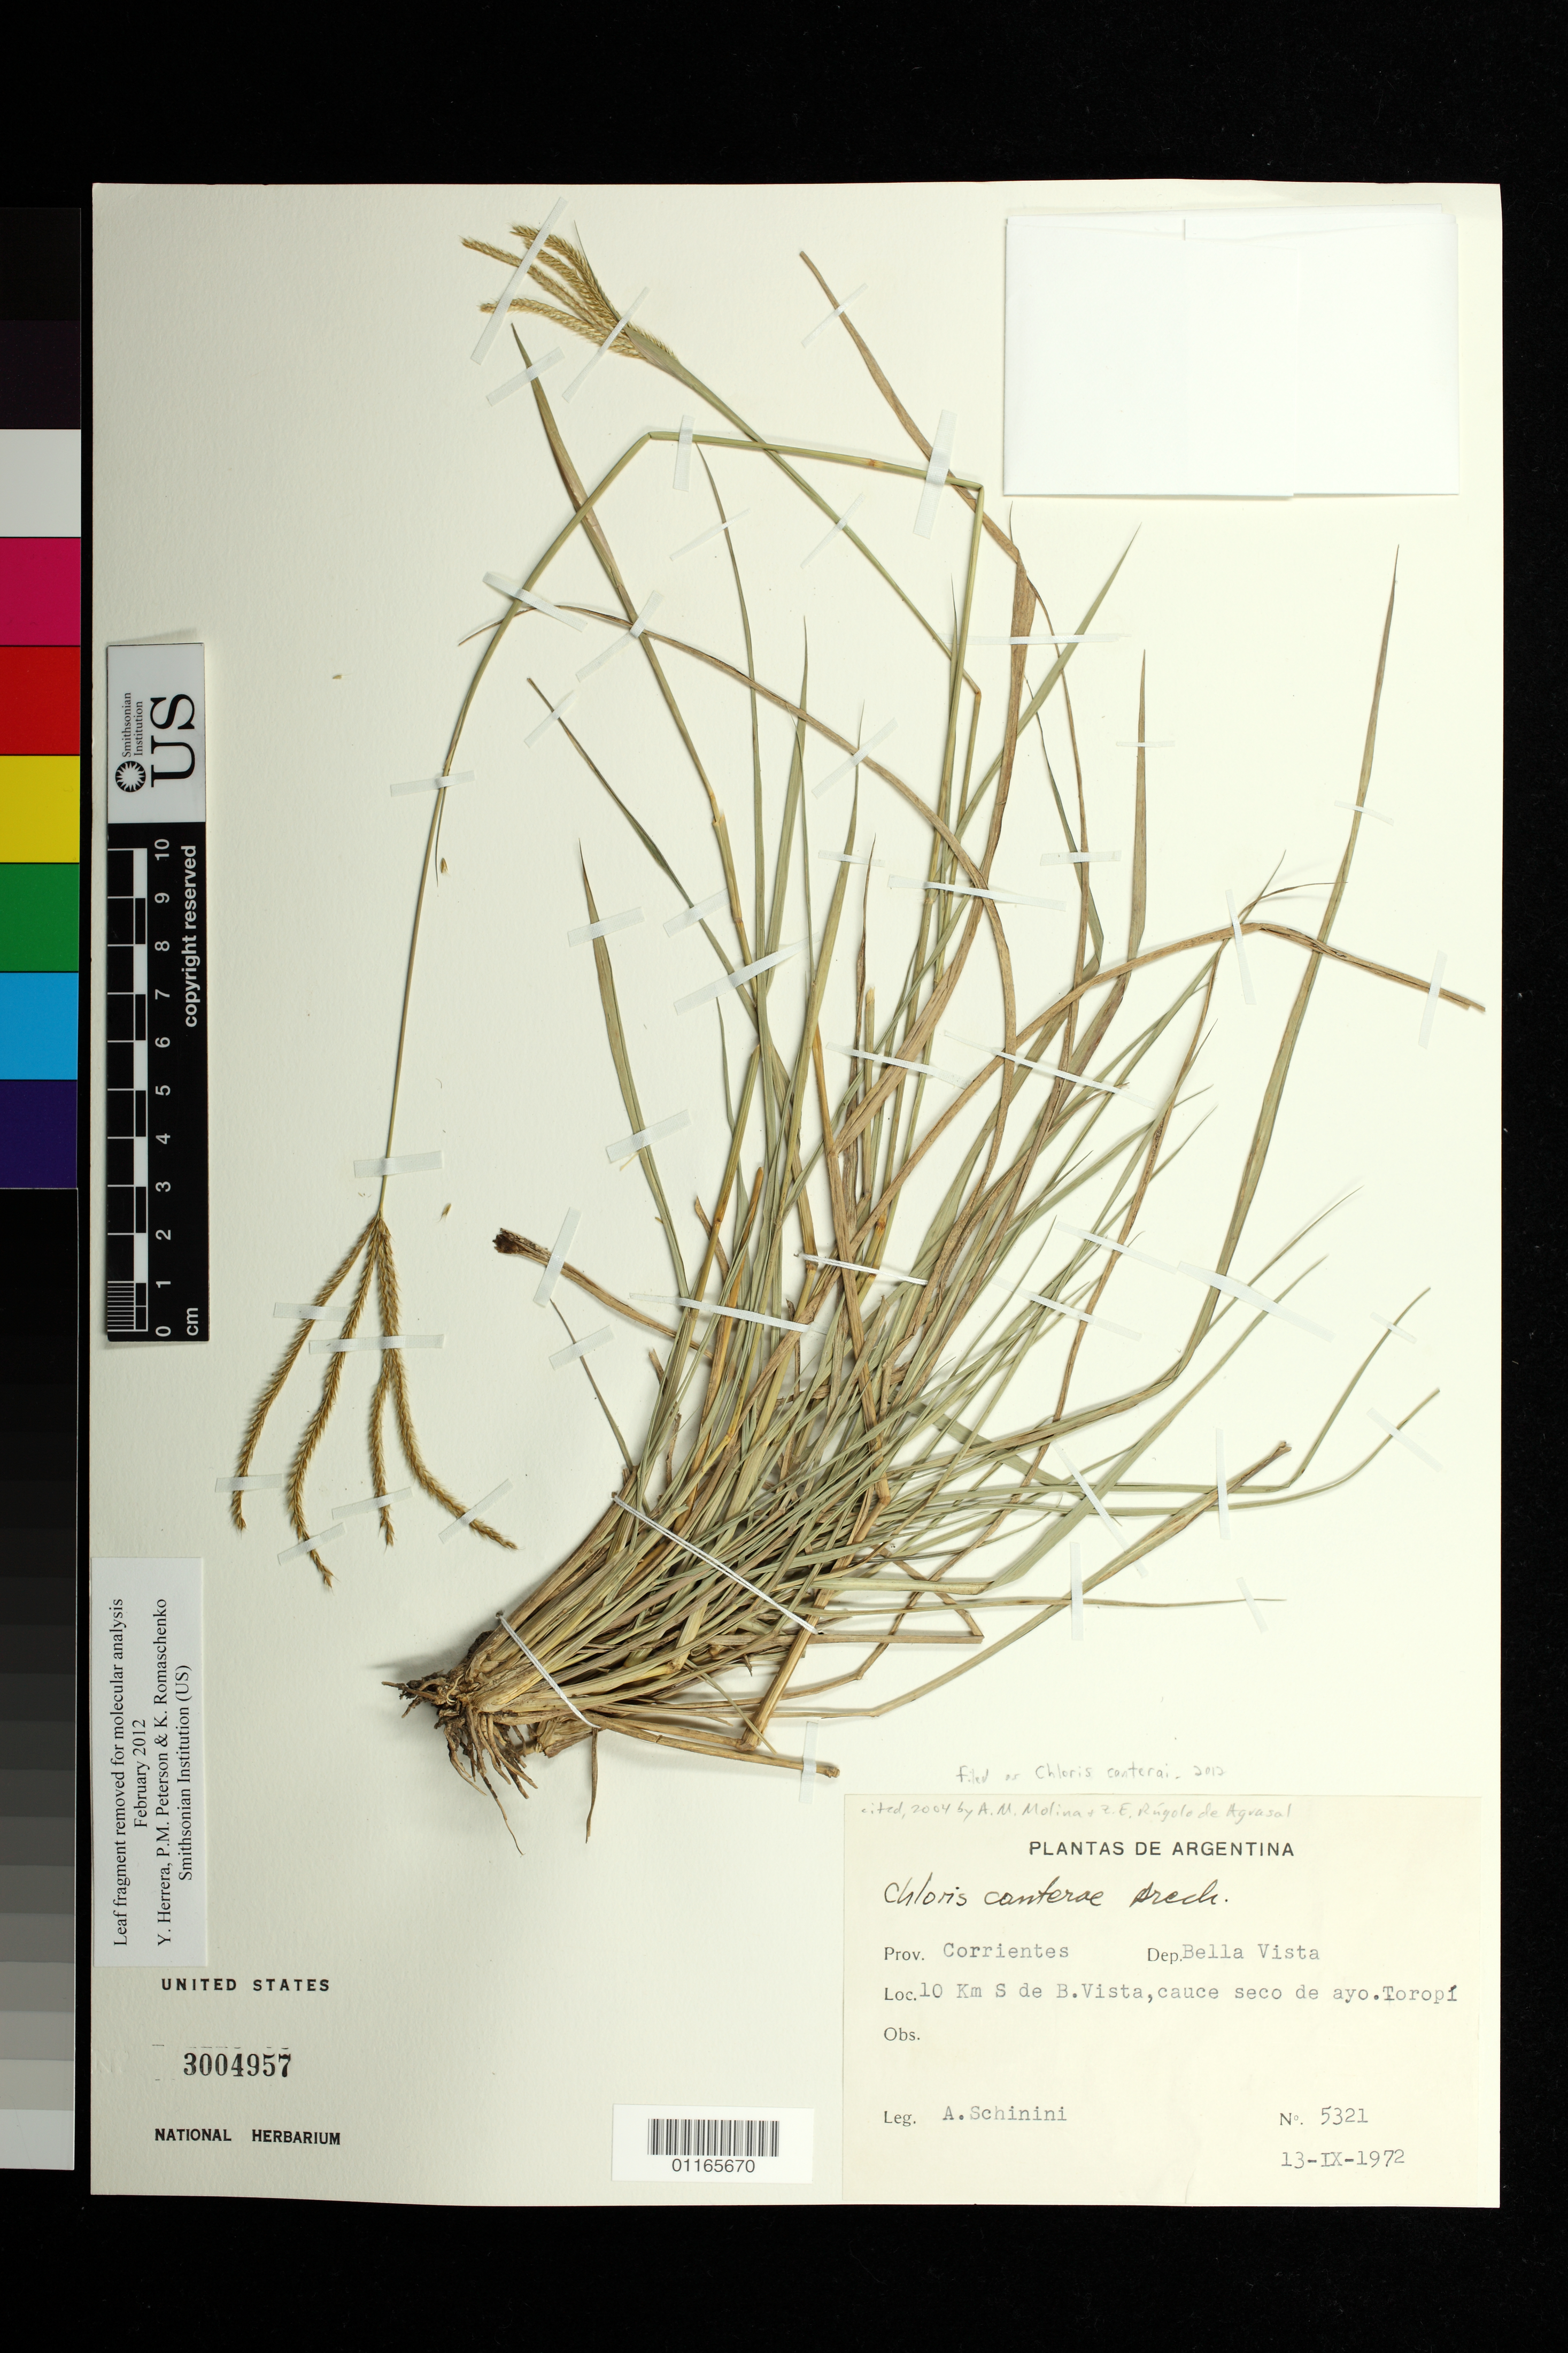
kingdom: Plantae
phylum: Tracheophyta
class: Liliopsida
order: Poales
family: Poaceae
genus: Chloris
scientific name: Chloris canterai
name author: Arechav.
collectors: A. Schinini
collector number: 5321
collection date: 1972-09-13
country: Argentina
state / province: Corrientes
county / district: Bella Vista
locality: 10 Km S de B.Vista, cauce seco de ayo.Toropi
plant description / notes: Leaf fragment removed for molecular analysis February 2012 Y. Herrera, P.M. Peterson & K. Romaschenko Smithsonian Institution (US)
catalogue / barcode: US 3004957